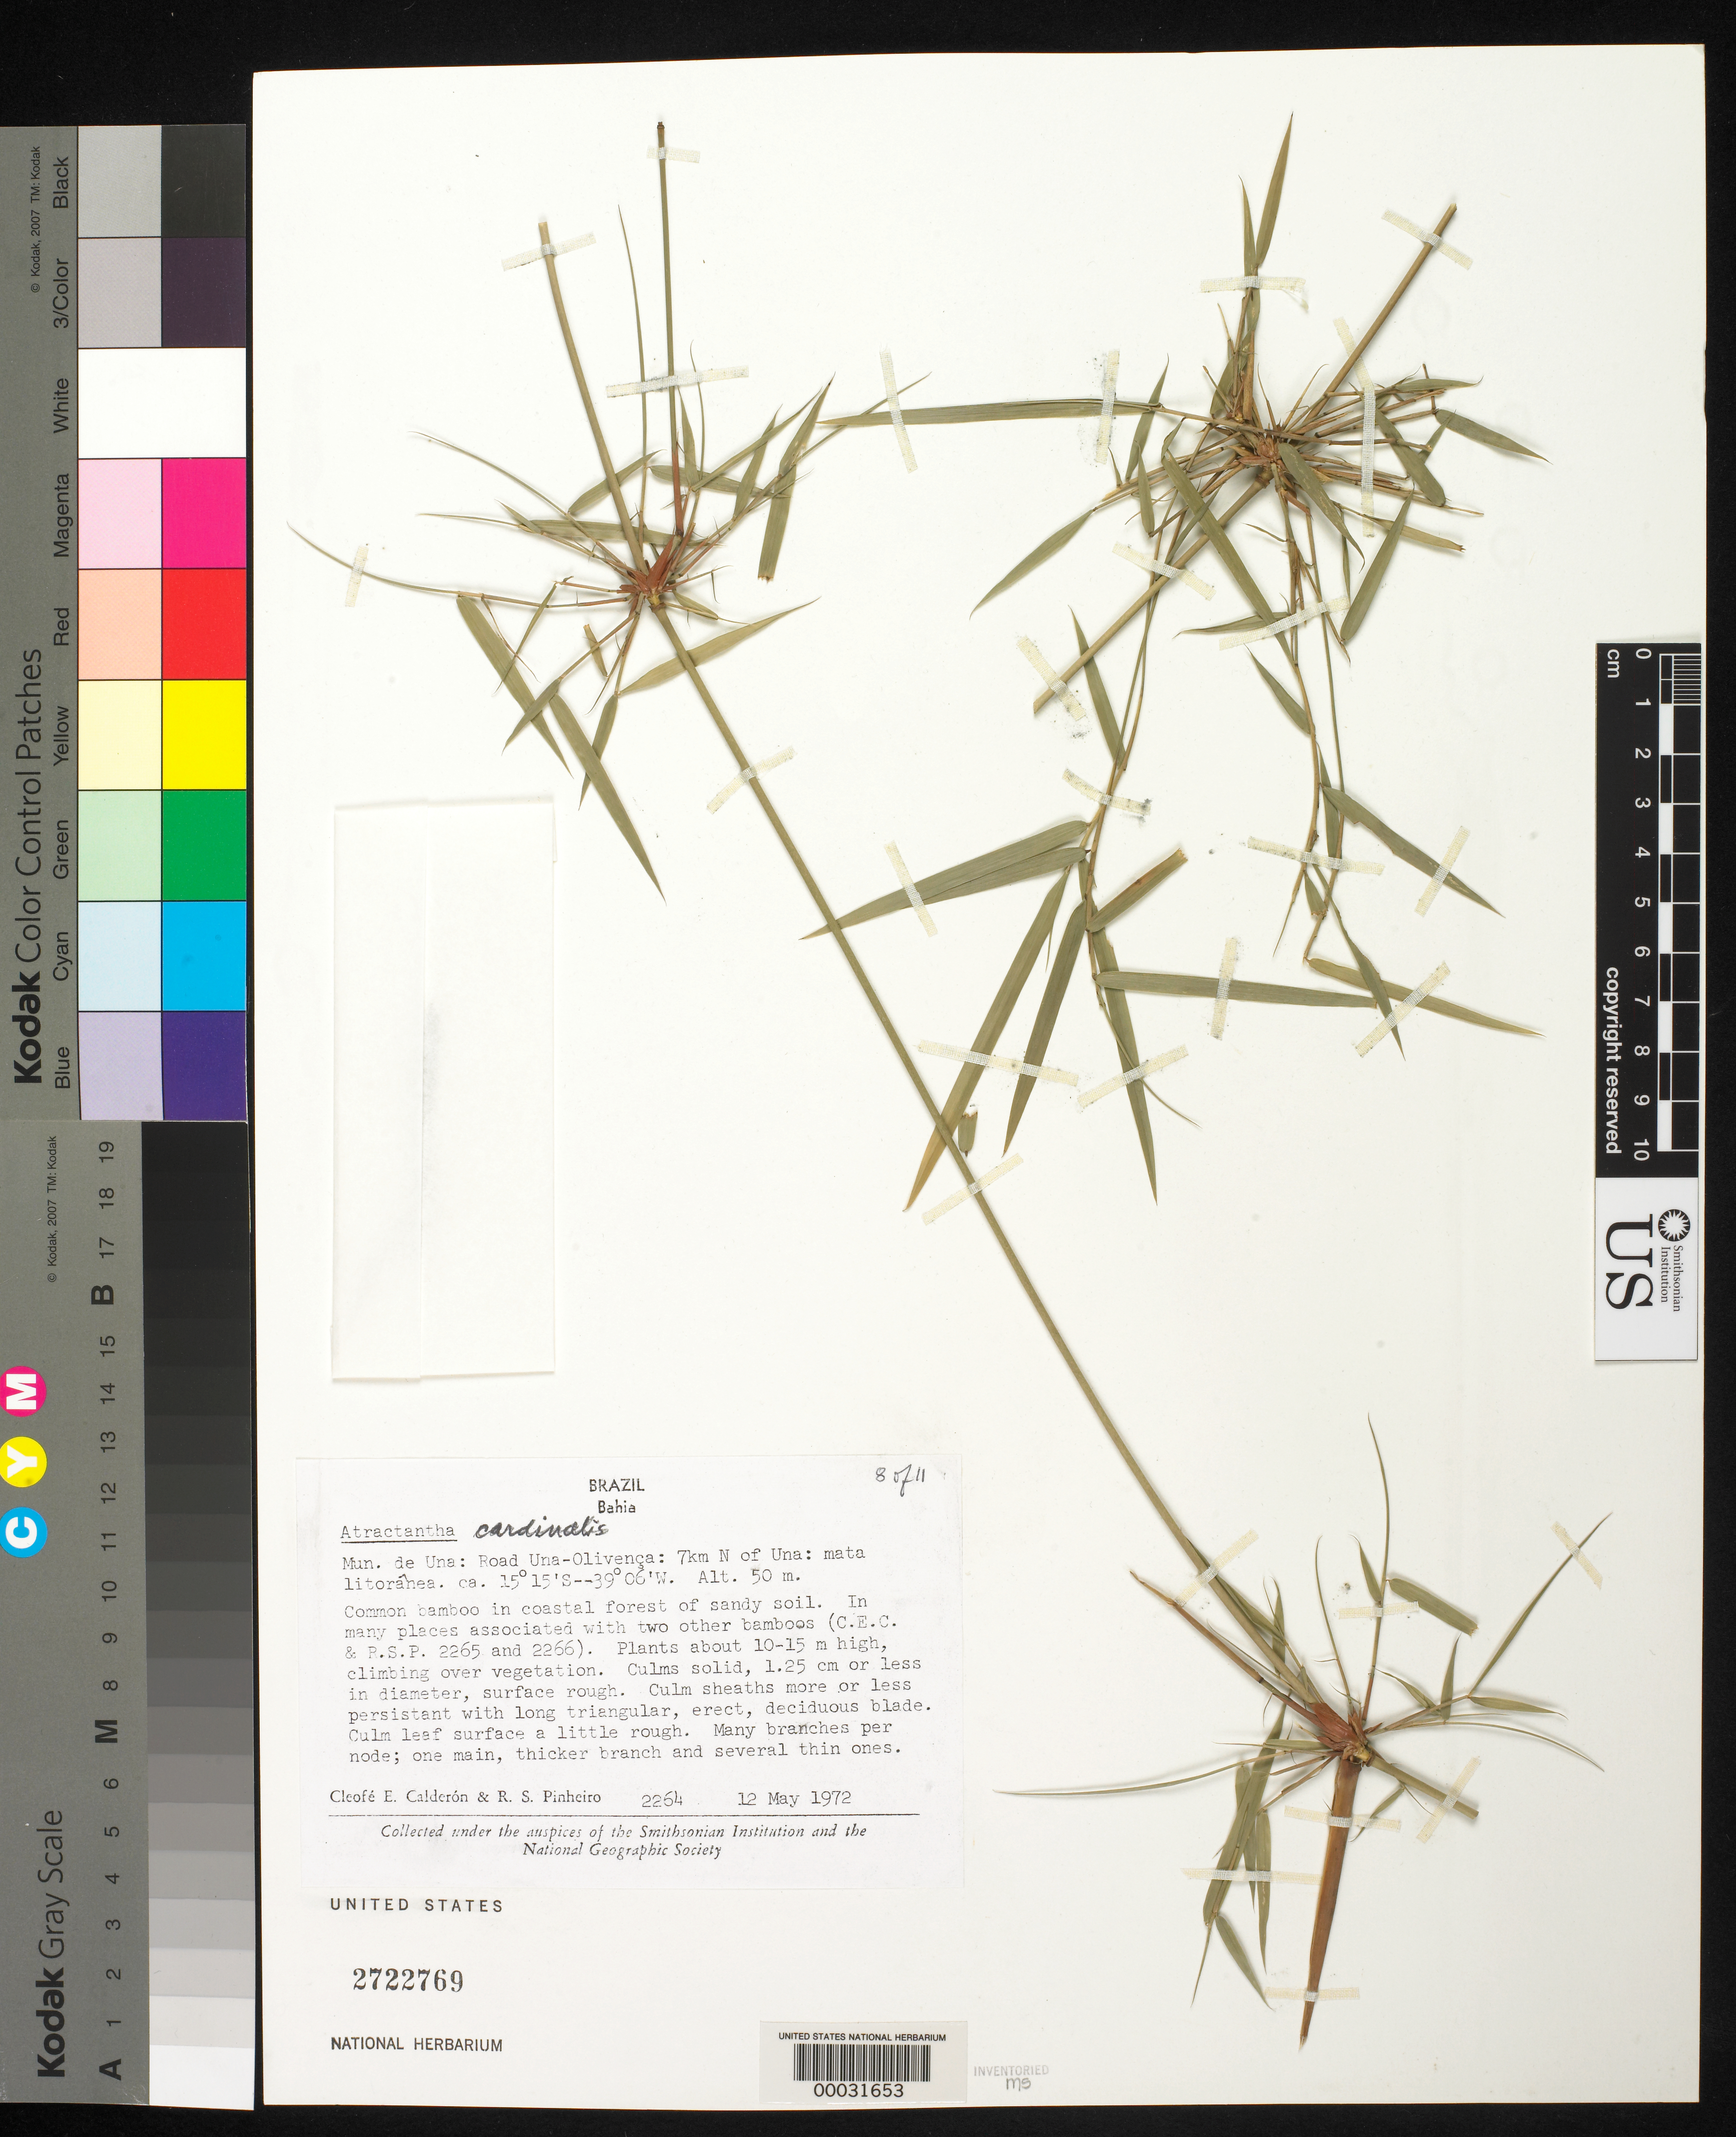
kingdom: Plantae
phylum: Tracheophyta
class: Liliopsida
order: Poales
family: Poaceae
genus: Atractantha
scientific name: Atractantha cardinalis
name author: Judz.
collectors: C. E. Calderón & R. S. Pinheiro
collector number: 2264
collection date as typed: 12 May 1972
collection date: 1972-05-12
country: Brazil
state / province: Bahia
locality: Una, olivenca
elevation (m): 50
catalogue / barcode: US 2722769